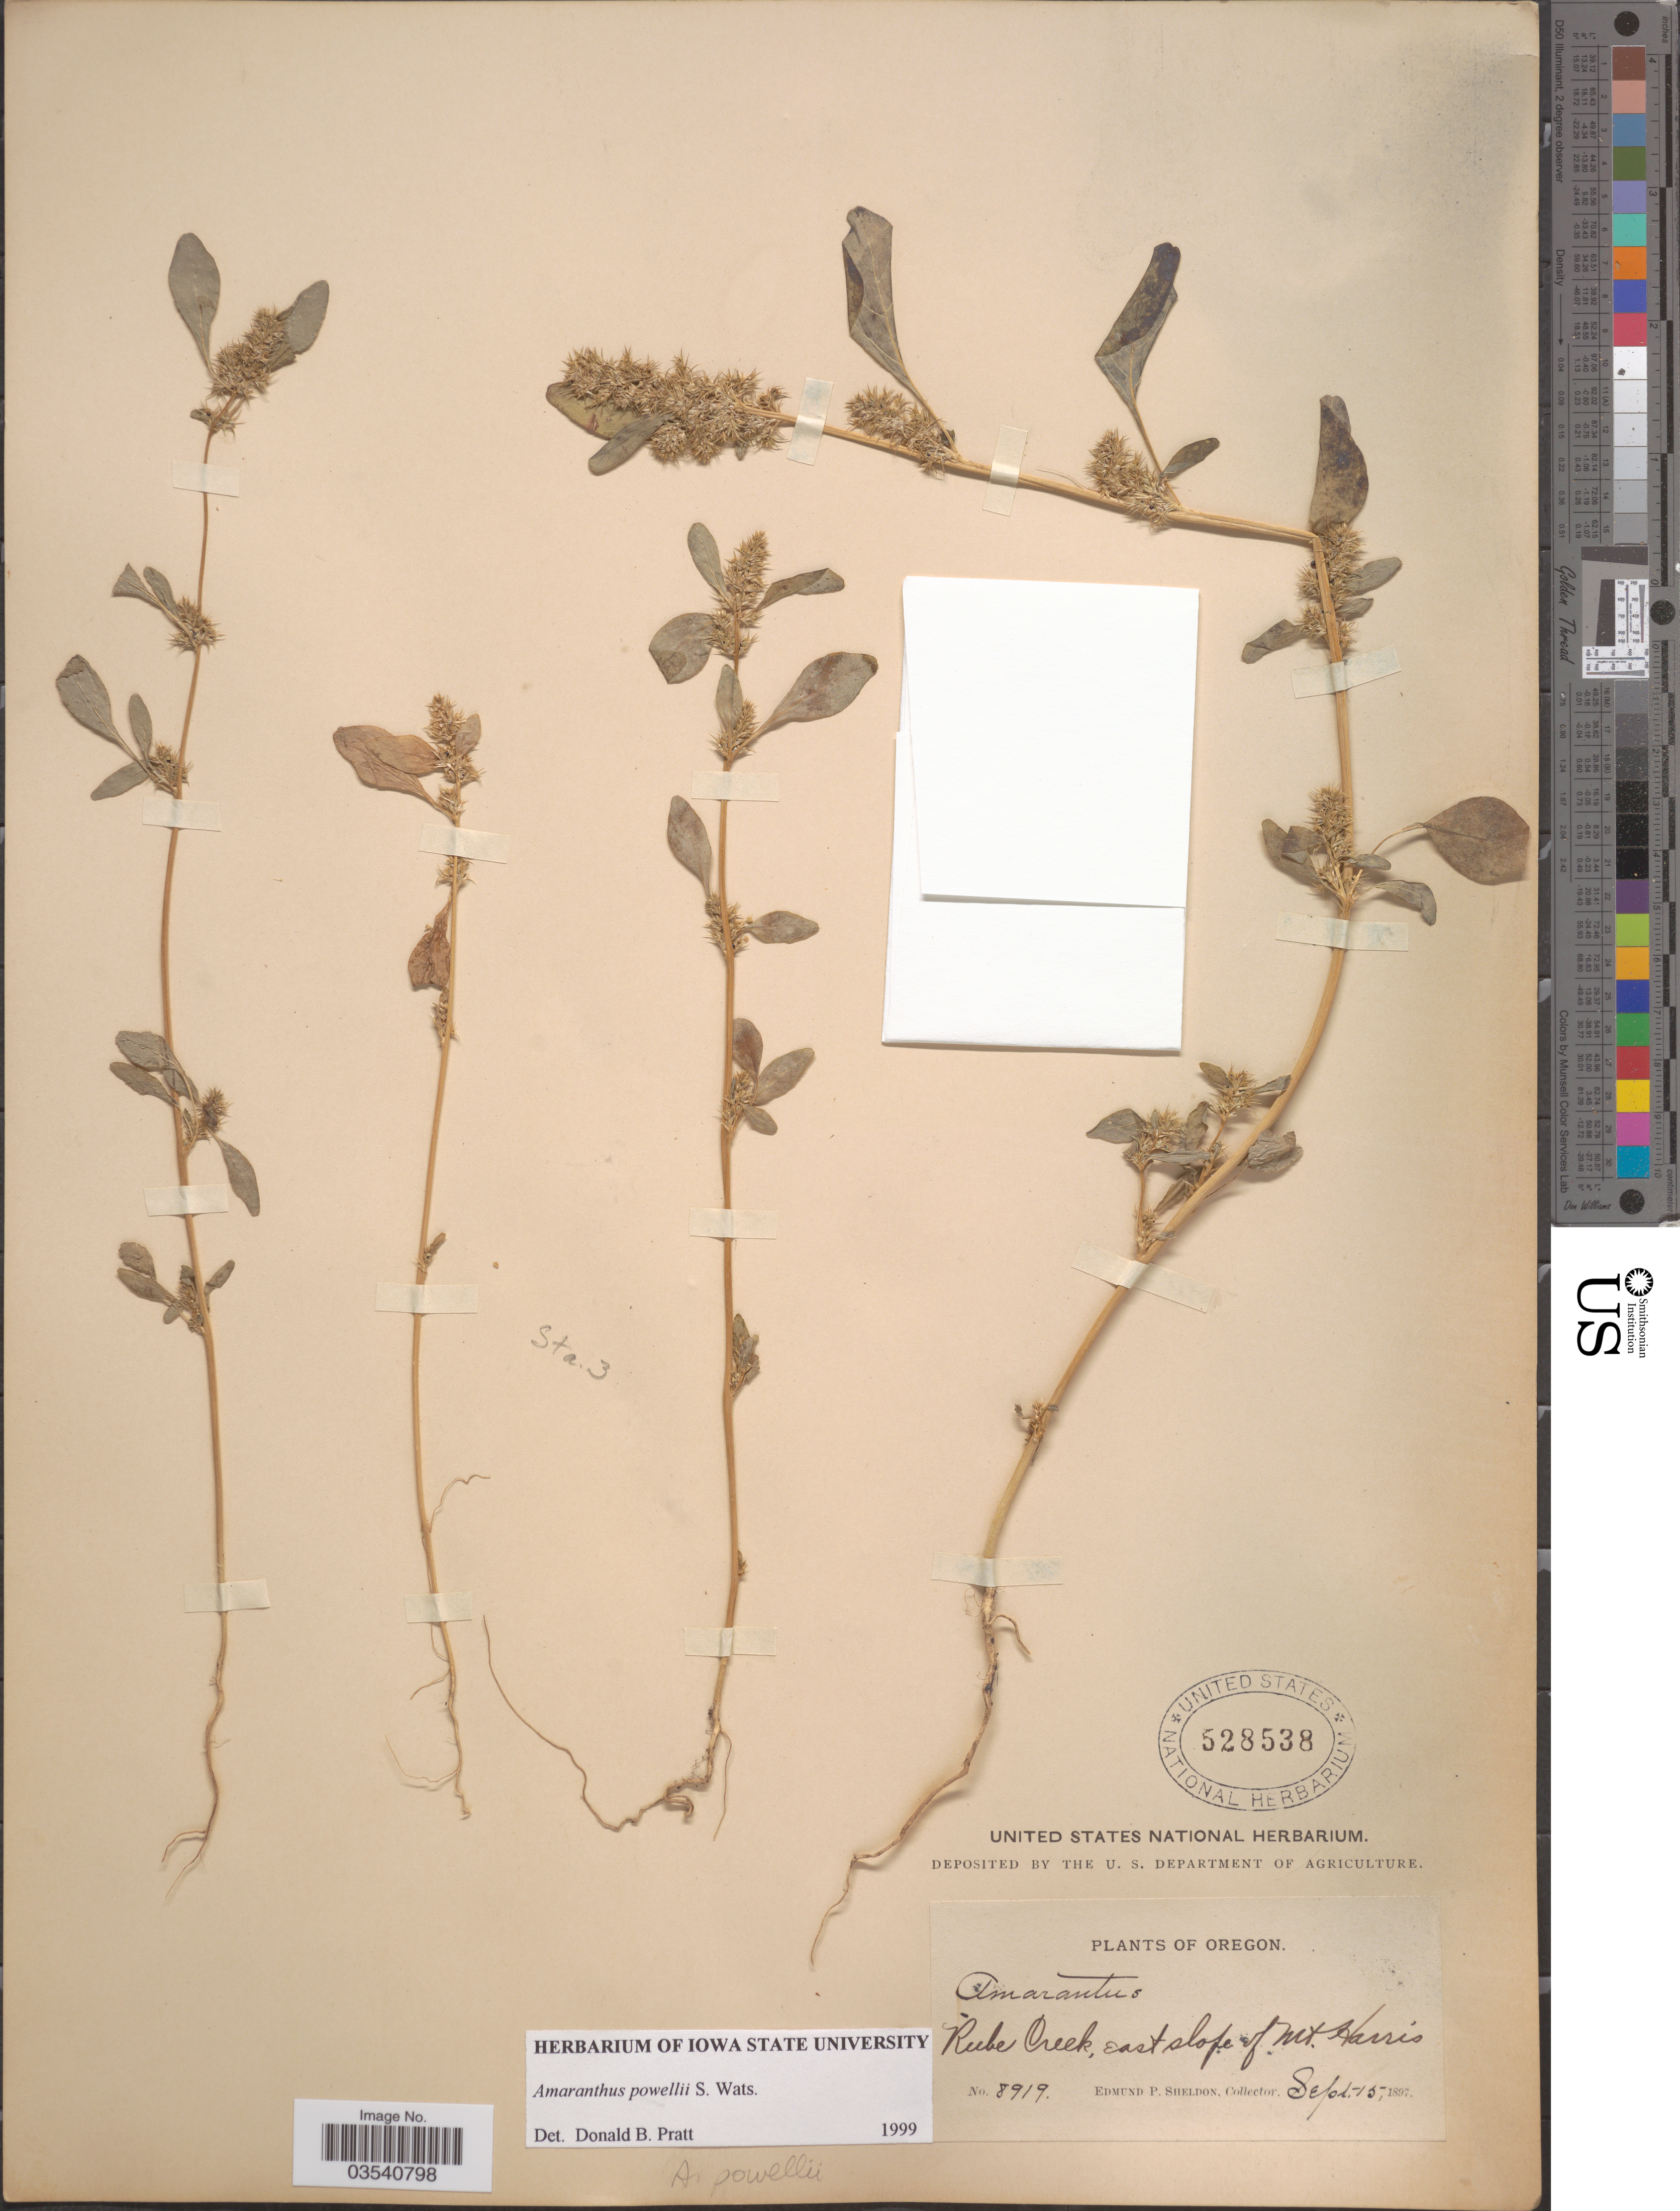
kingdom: Plantae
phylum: Tracheophyta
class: Magnoliopsida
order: Caryophyllales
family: Amaranthaceae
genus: Amaranthus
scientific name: Amaranthus powellii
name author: S. Watson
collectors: E. P. Sheldon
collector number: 8919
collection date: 1897-09-15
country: United States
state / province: Oregon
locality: Rube Creek, east slope of Mt. Harris.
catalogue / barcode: US 528538